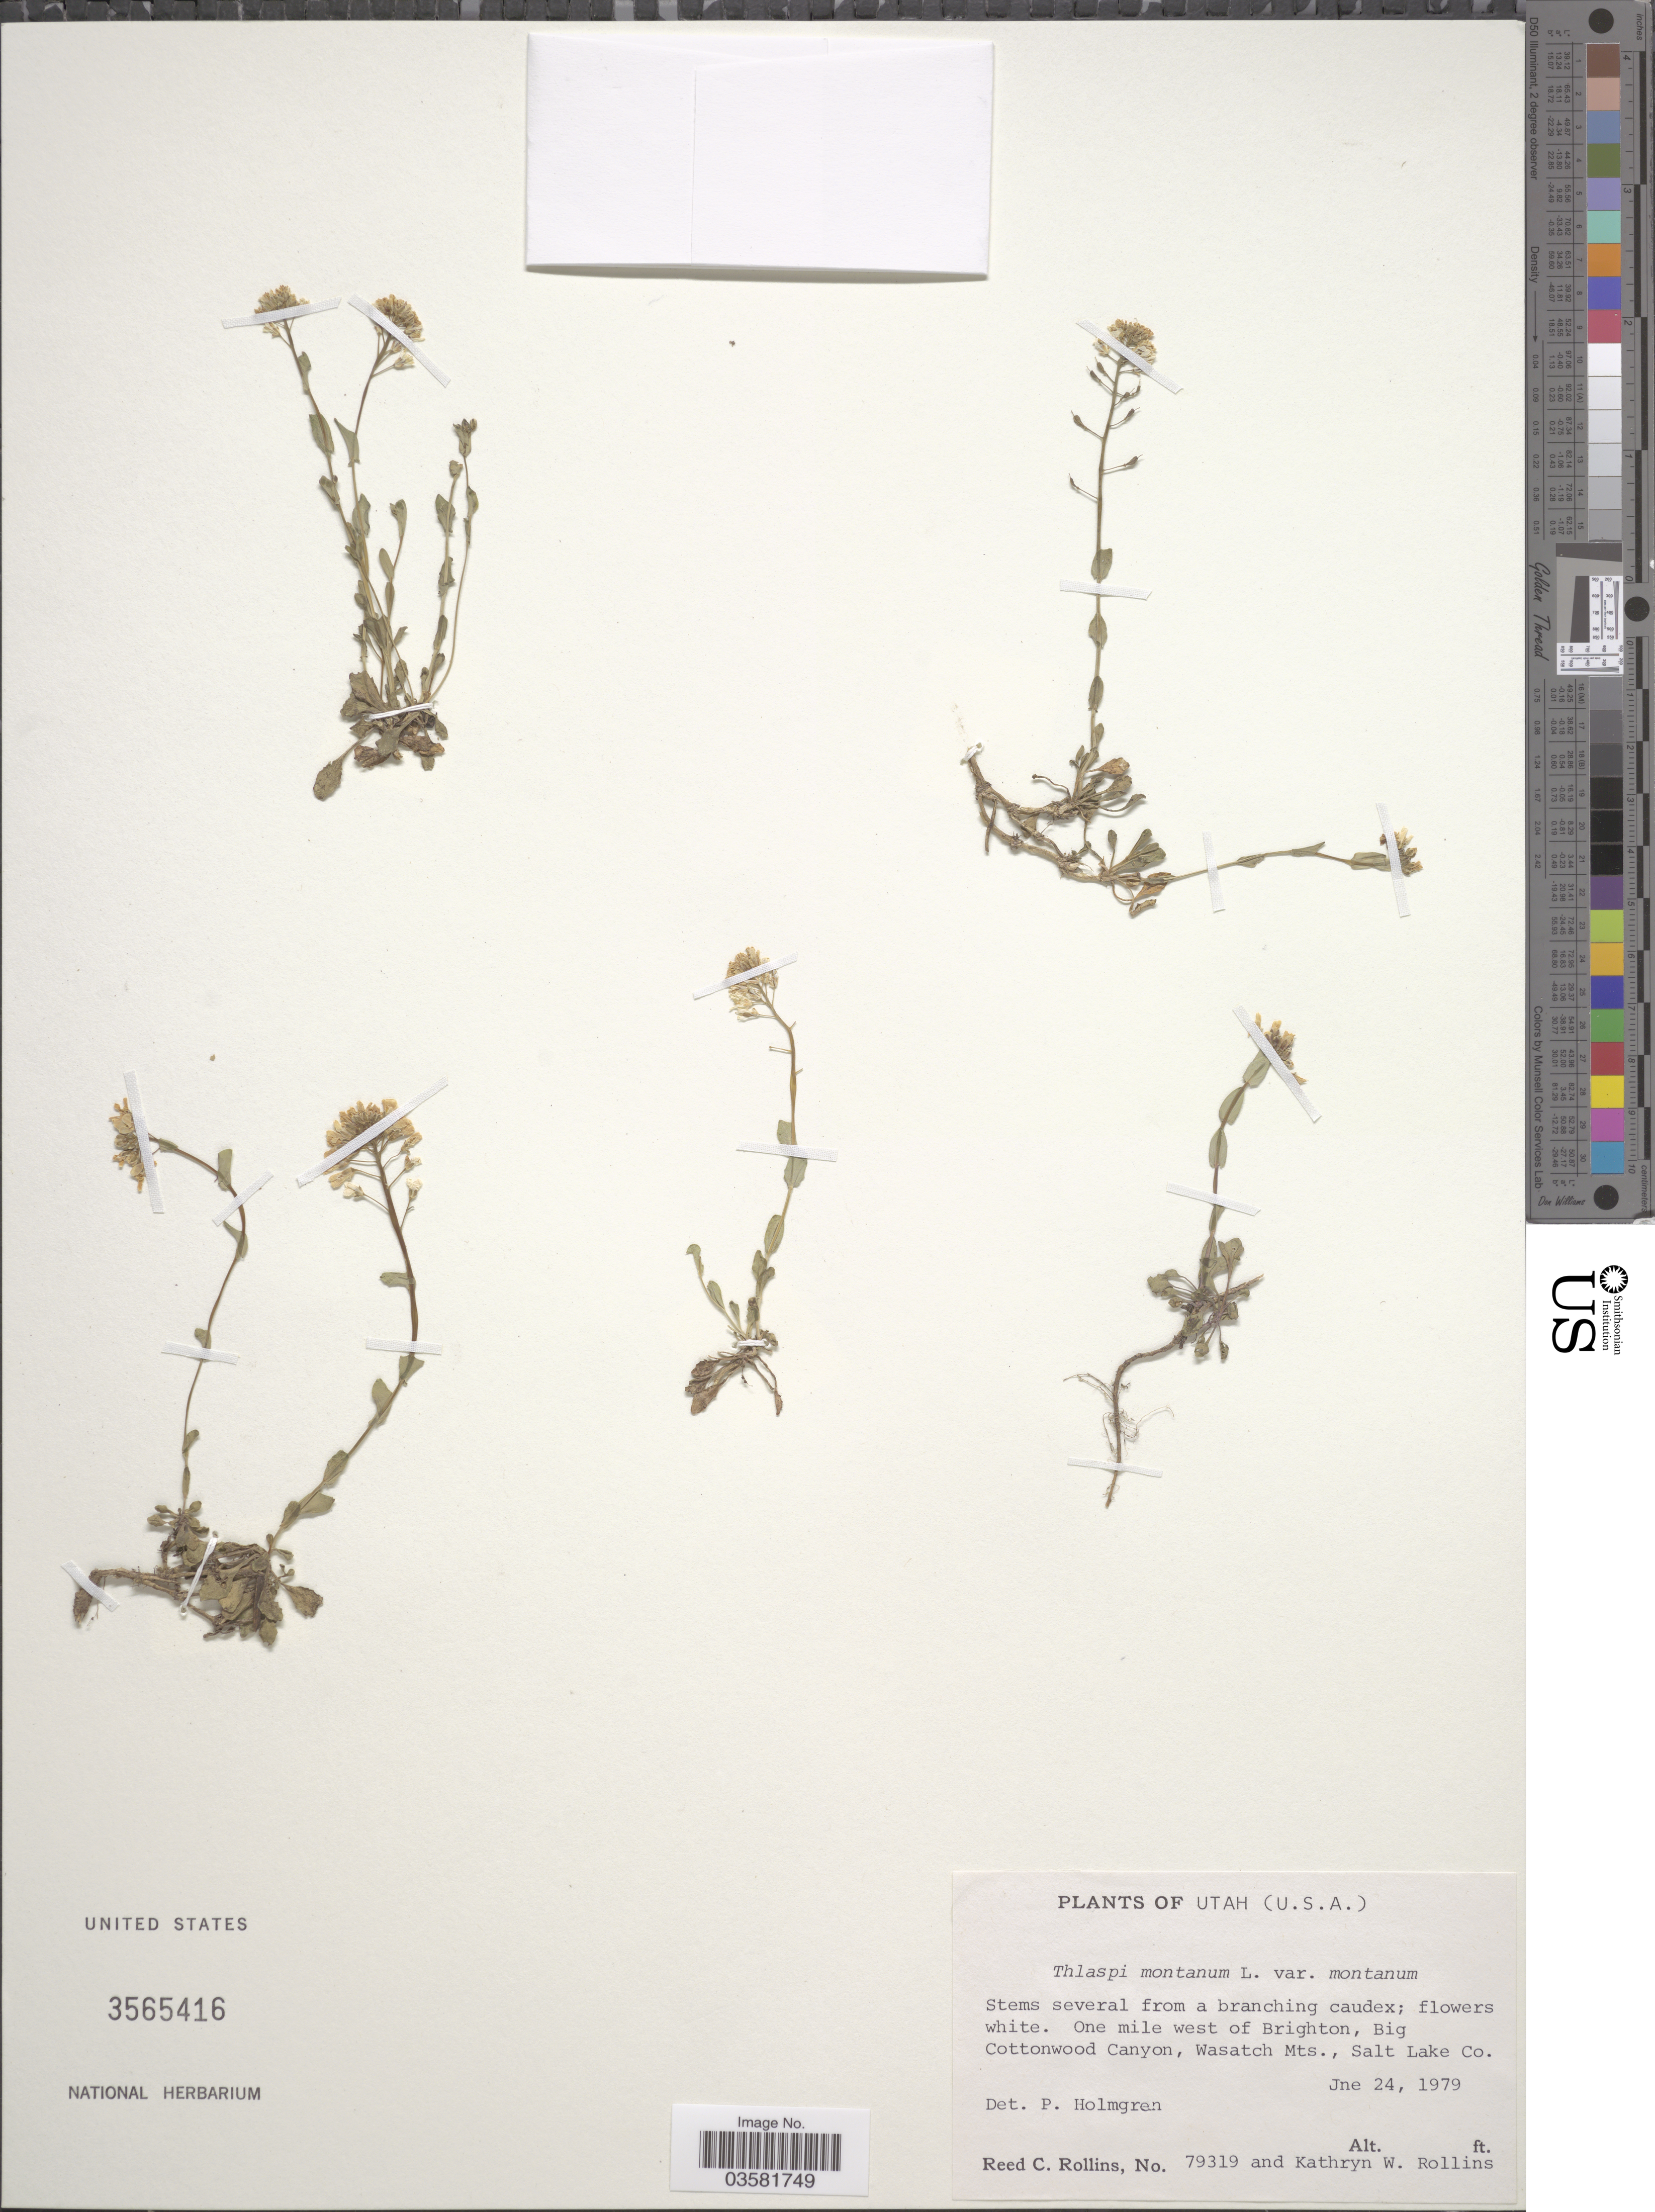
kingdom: Plantae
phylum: Tracheophyta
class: Magnoliopsida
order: Brassicales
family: Brassicaceae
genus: Thlaspi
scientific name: Thlaspi montanum var. montanum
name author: L.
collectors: R. C. Rollins & K. W. Rollins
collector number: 79319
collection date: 1979-06-24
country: United States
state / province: Utah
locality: One mile west of Brighton, Bog Cottonwood Canyon, Wasatch Mts., Salt Lake Co.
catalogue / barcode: US 3565416